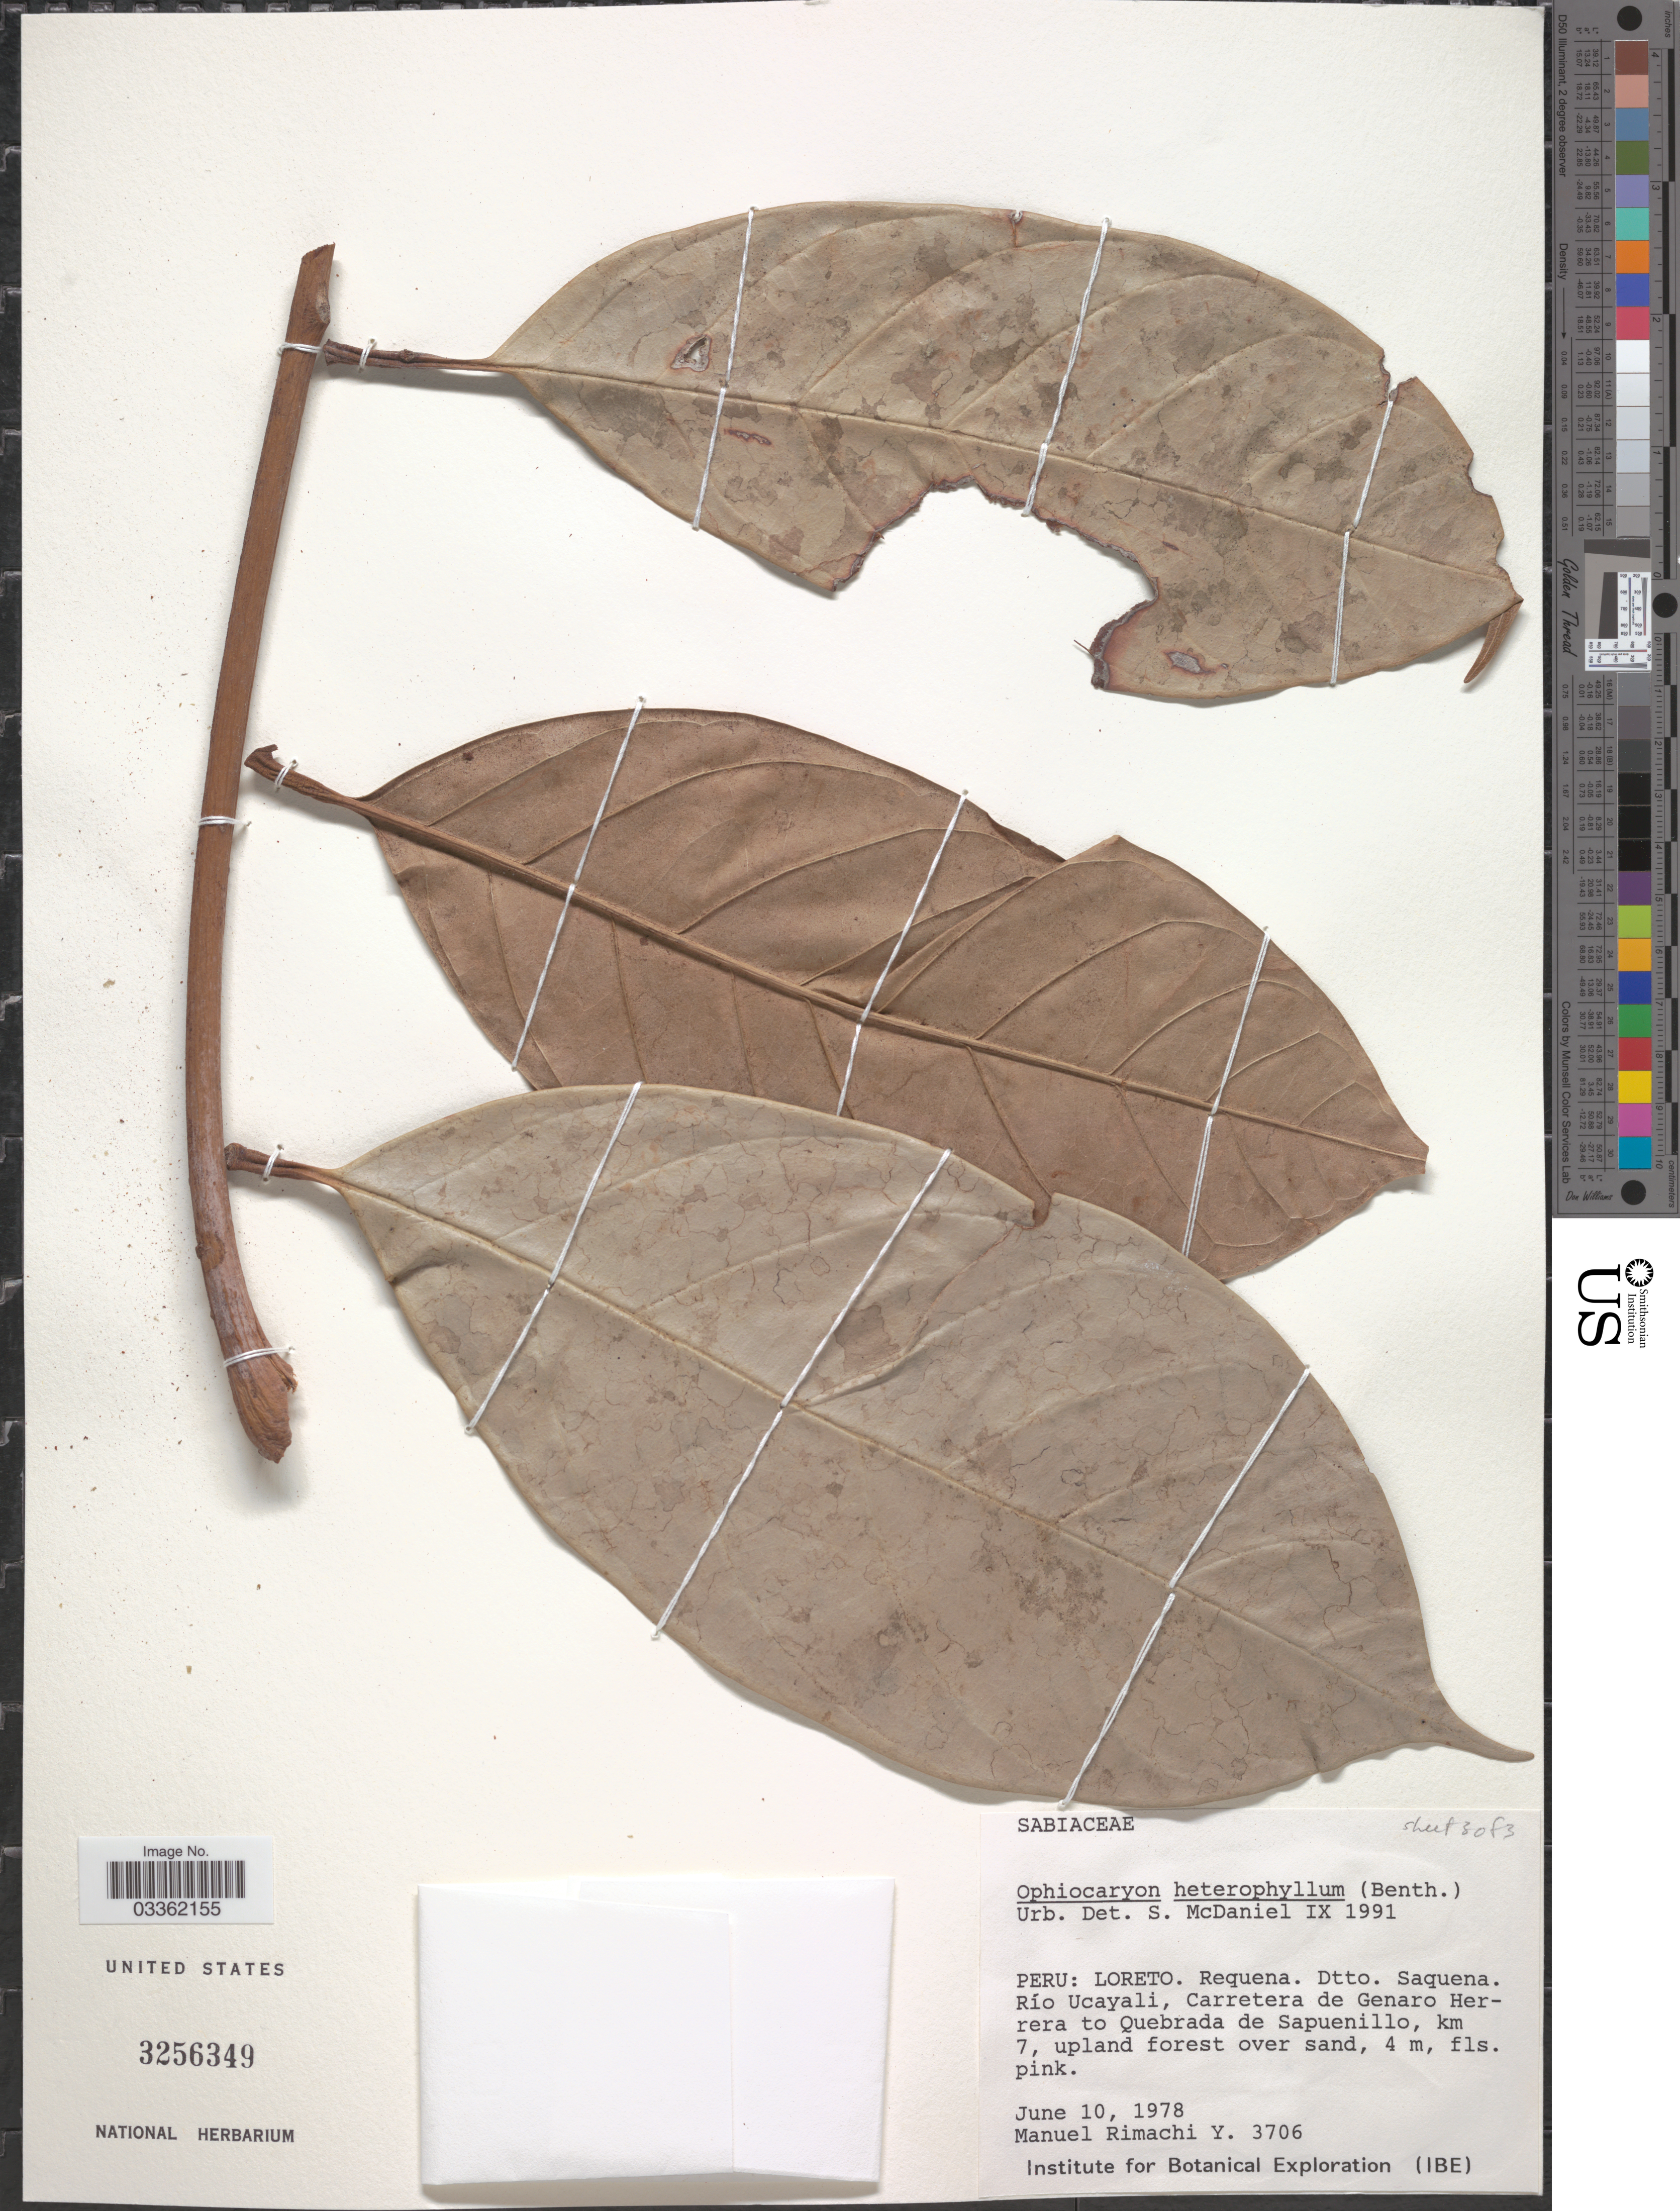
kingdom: Plantae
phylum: Tracheophyta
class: Magnoliopsida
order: Proteales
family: Sabiaceae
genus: Ophiocaryon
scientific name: Ophiocaryon heterophyllum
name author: (Benth.) Urb.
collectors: M. Rimachi Y.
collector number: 3706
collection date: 1978-06-10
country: Peru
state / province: Loreto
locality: Requena. Dtto. Saquena. Río Ucayali, Carretera de Genaro Herrera to Quebrada de Sapuenillo, km 7.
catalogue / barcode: US 3256349